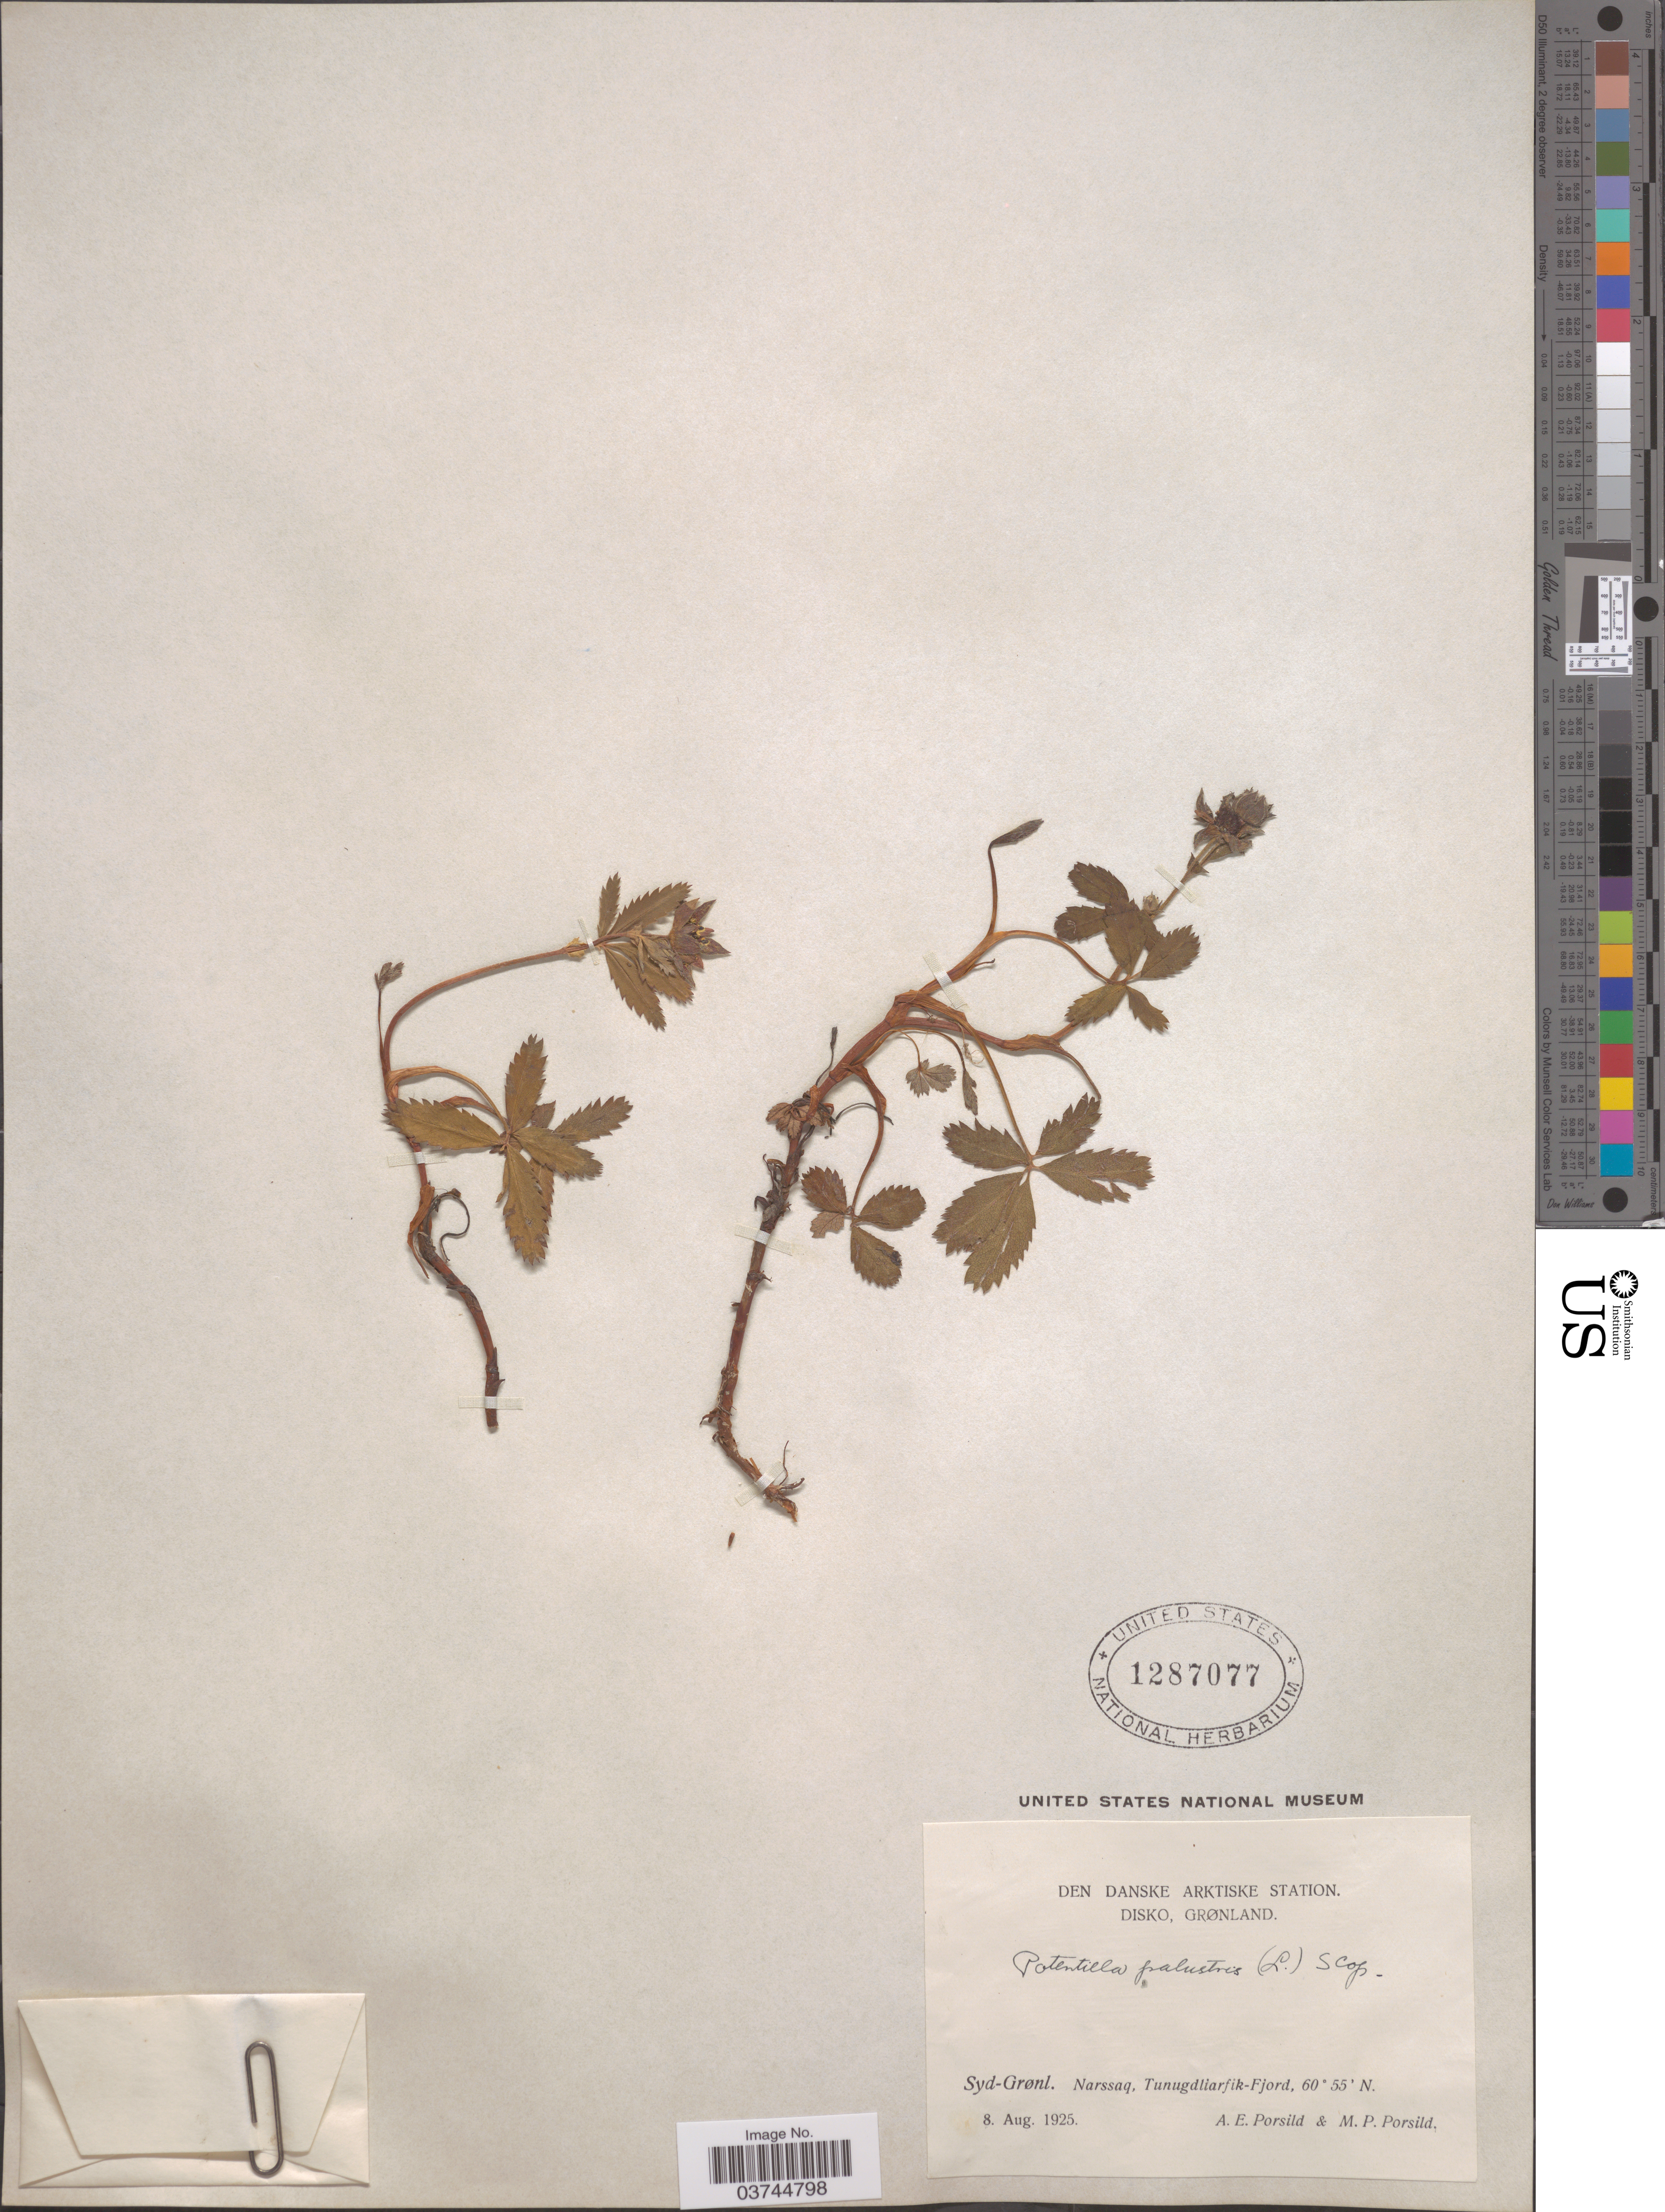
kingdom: Plantae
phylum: Tracheophyta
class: Magnoliopsida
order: Rosales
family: Rosaceae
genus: Comarum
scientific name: Comarum palustre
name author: L.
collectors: A. E. Porsild & M. P. Porsild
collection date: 1925-08-08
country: Greenland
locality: Den Danske Arktiske Station. Disko, Grønland. Syd-Grønl. Narssaq, Tunugdliarfik-Fjord.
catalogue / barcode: US 1287077